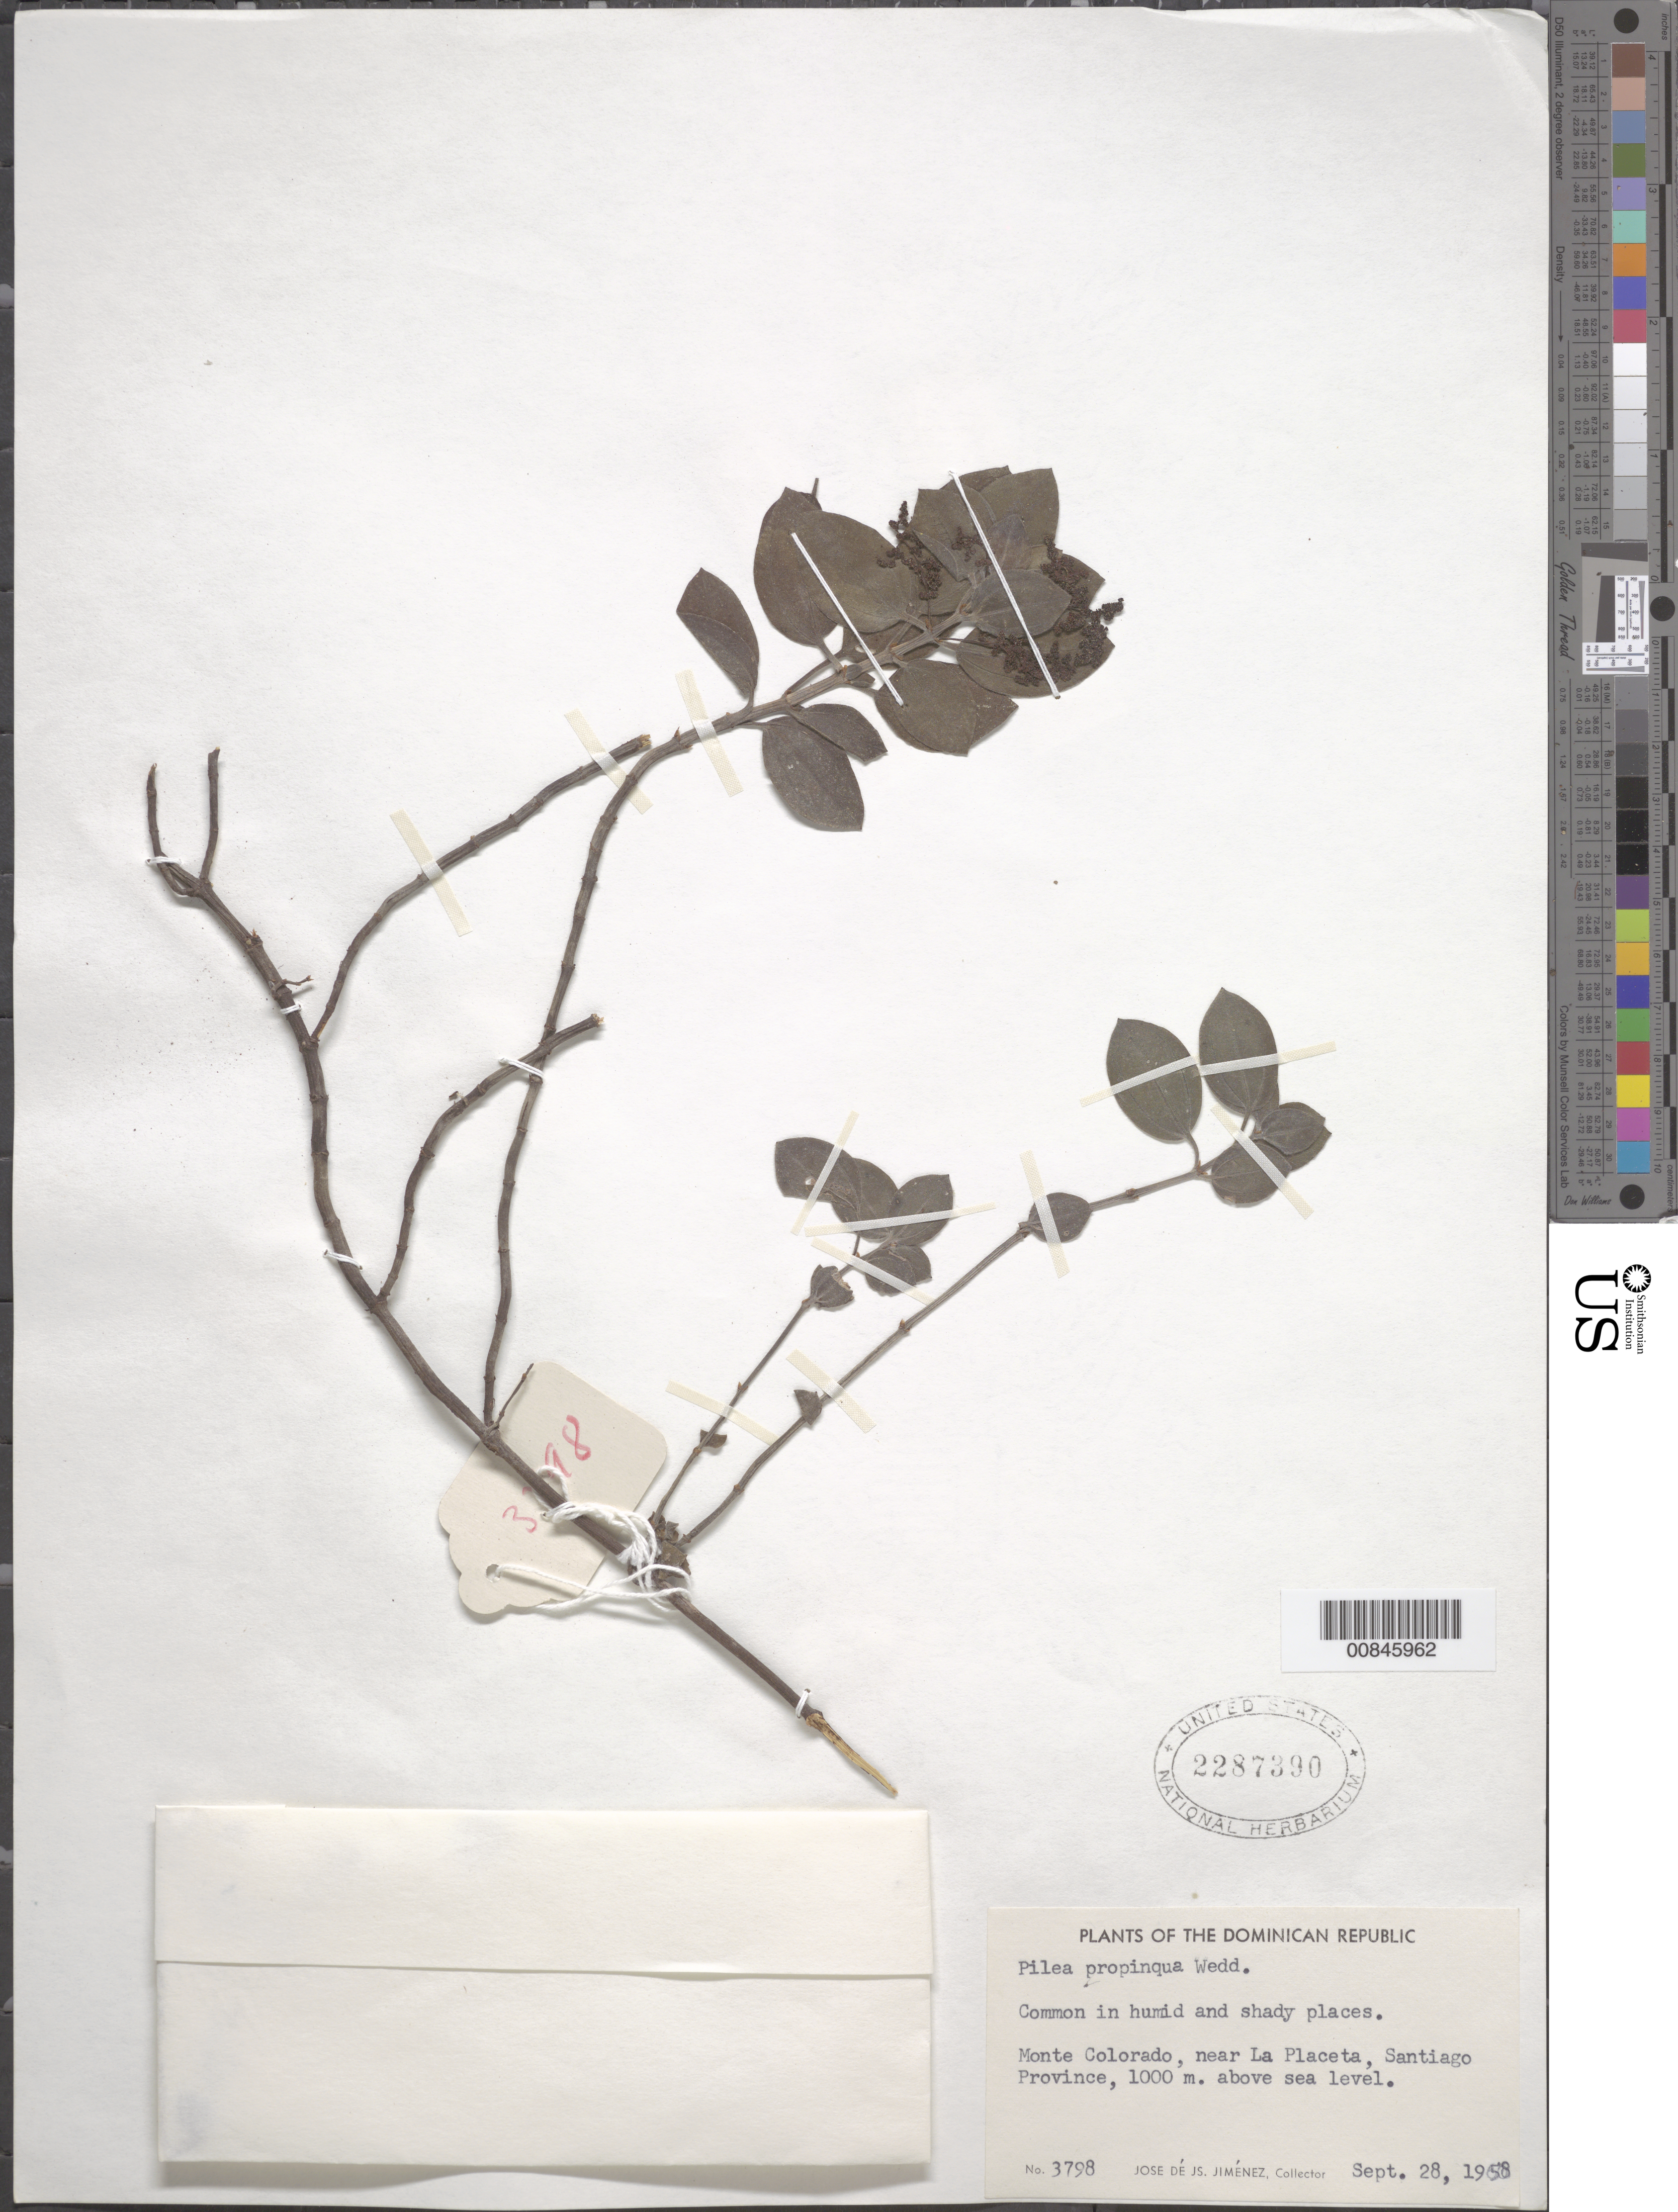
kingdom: Plantae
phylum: Tracheophyta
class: Magnoliopsida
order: Rosales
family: Urticaceae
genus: Pilea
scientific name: Pilea propinqua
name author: Wedd.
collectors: J. J. Jiménez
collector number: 3798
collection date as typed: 28 Sep 1958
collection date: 1958-09-28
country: Dominican Republic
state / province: Santiago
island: Hispaniola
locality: Monte Colorado, near La Placeta.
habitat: Common in humid and shady places.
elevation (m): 1000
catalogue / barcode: US 2287390